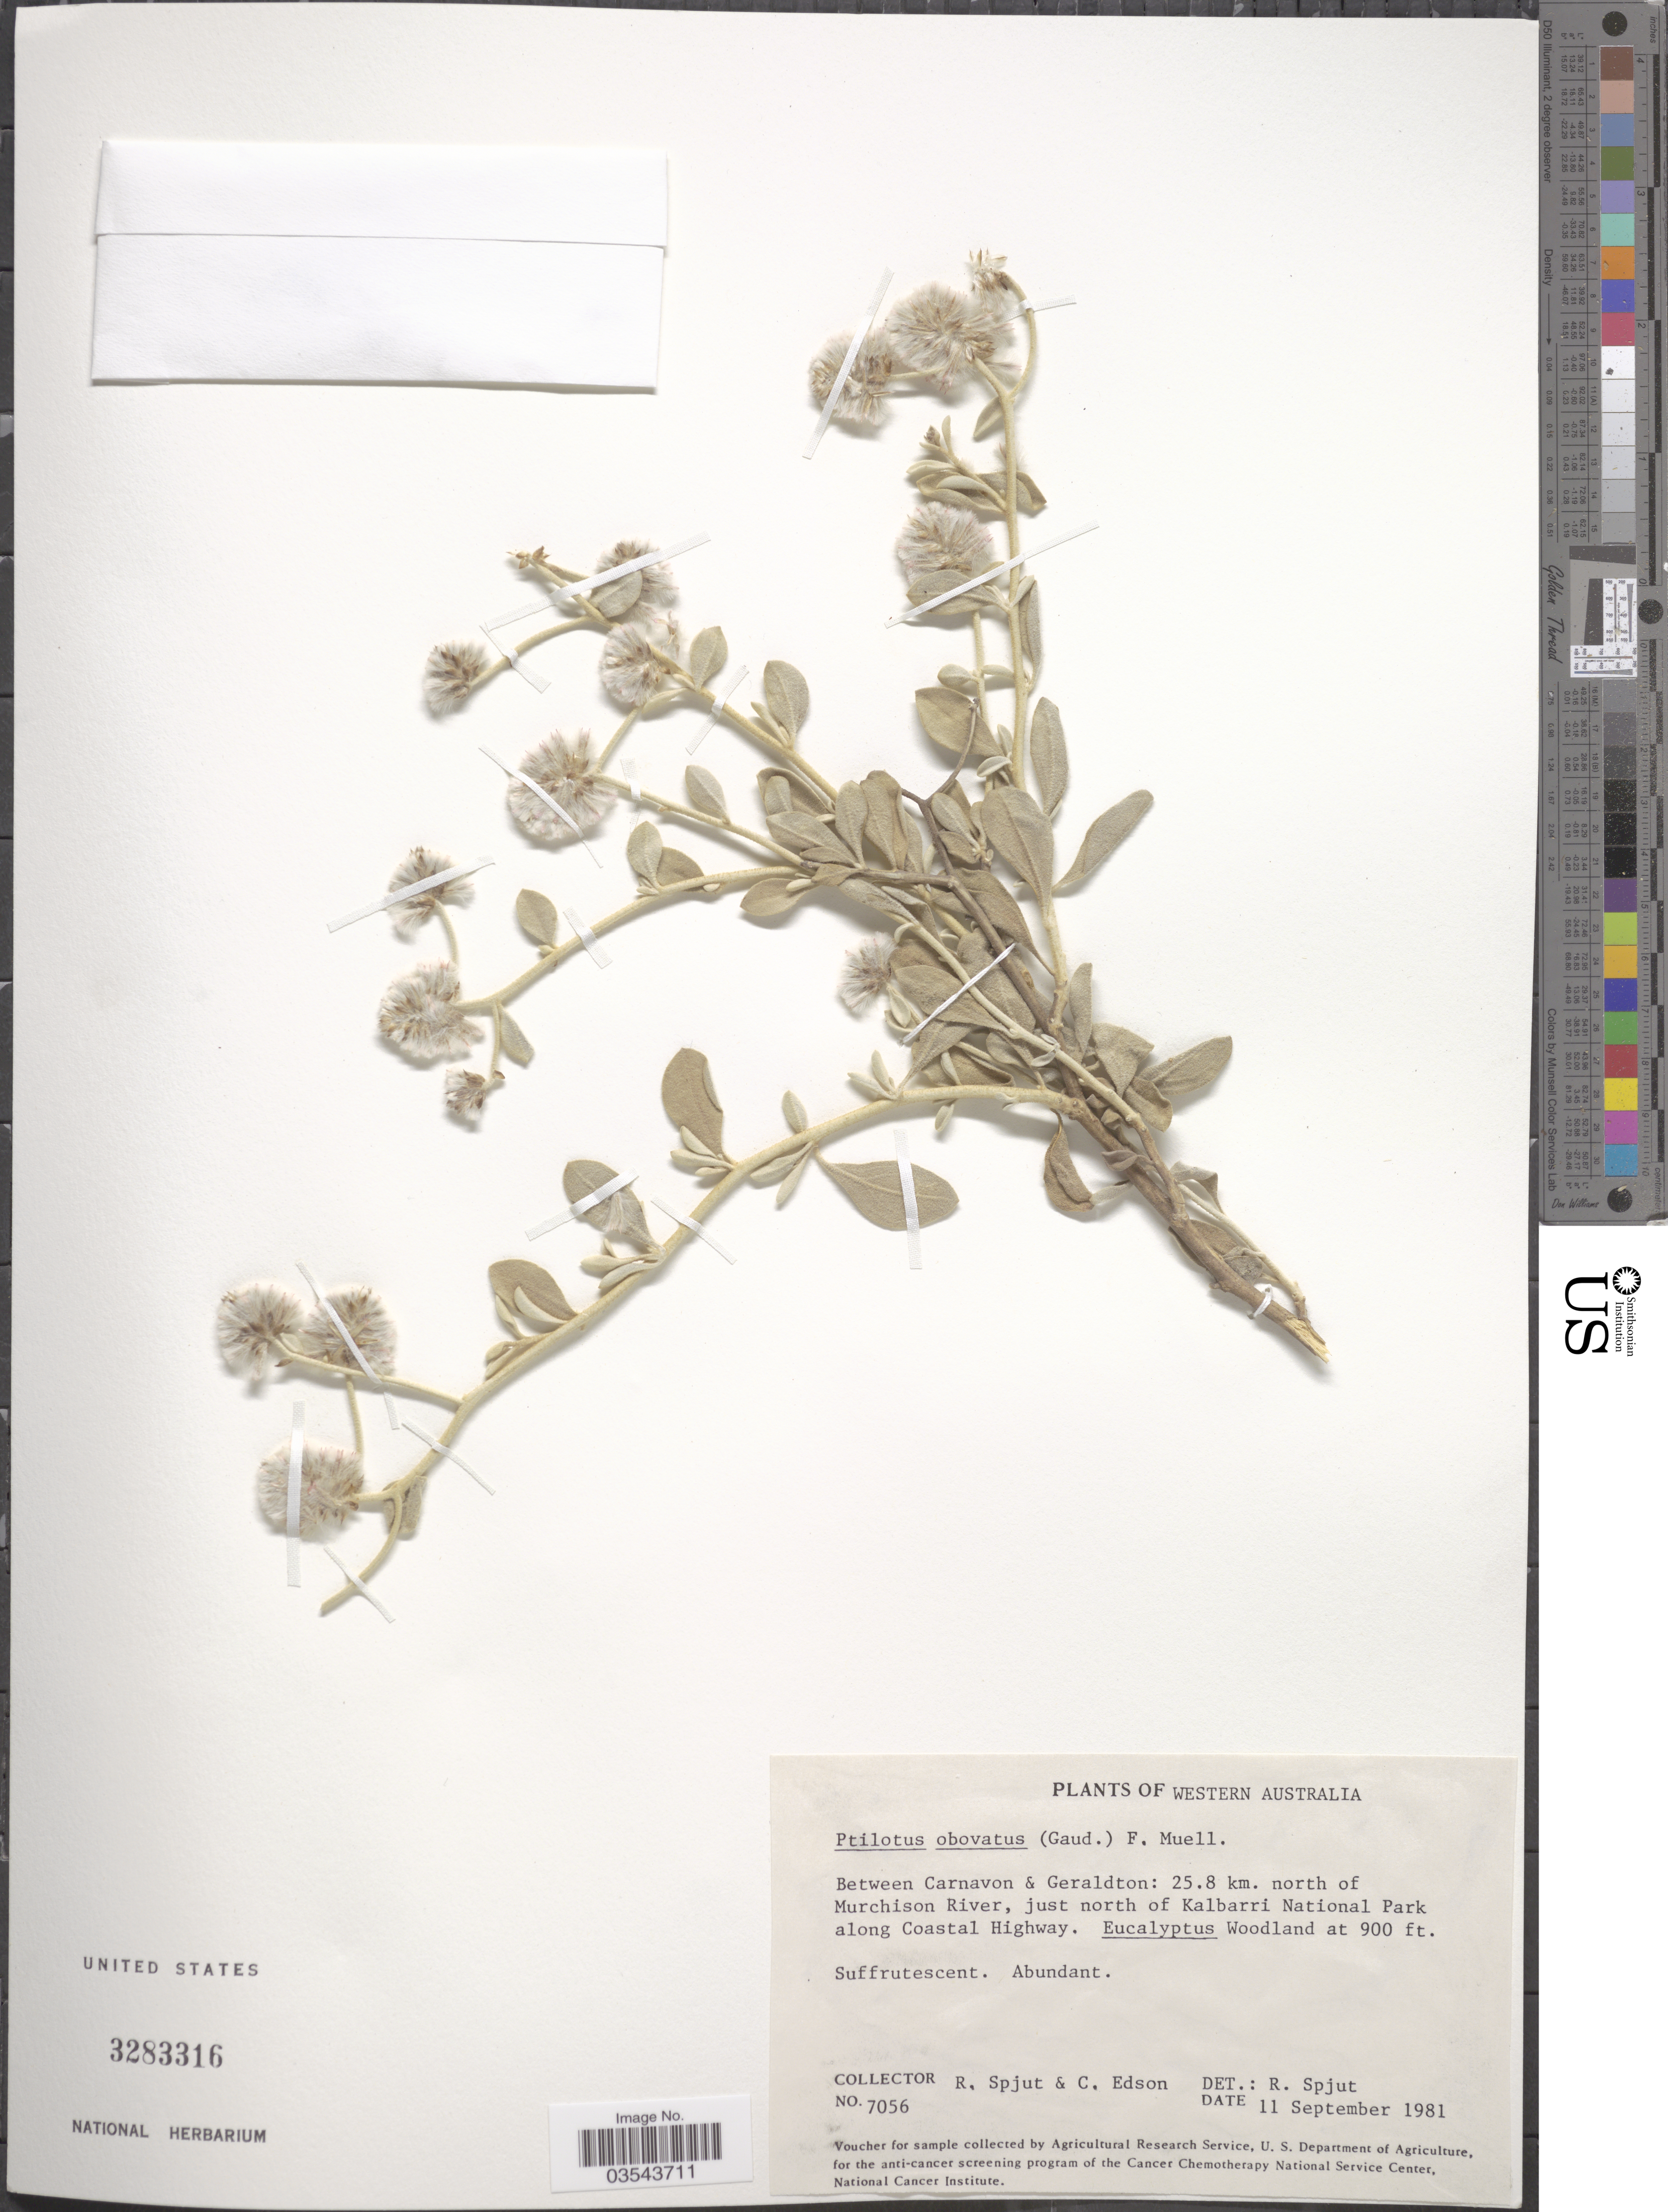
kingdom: Plantae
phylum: Tracheophyta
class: Magnoliopsida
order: Caryophyllales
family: Amaranthaceae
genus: Ptilotus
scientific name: Ptilotus obovatus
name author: (Gaudich.) F. Muell.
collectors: R. Spjut & C. Edson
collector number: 7056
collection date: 1981-09-11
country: Australia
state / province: Western Australia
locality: Between Carnavon & Geraldton: 25.8 km. north of Murchison River, just north of Kalbarri National Park along Coastal Highway.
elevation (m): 274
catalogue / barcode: US 3283316